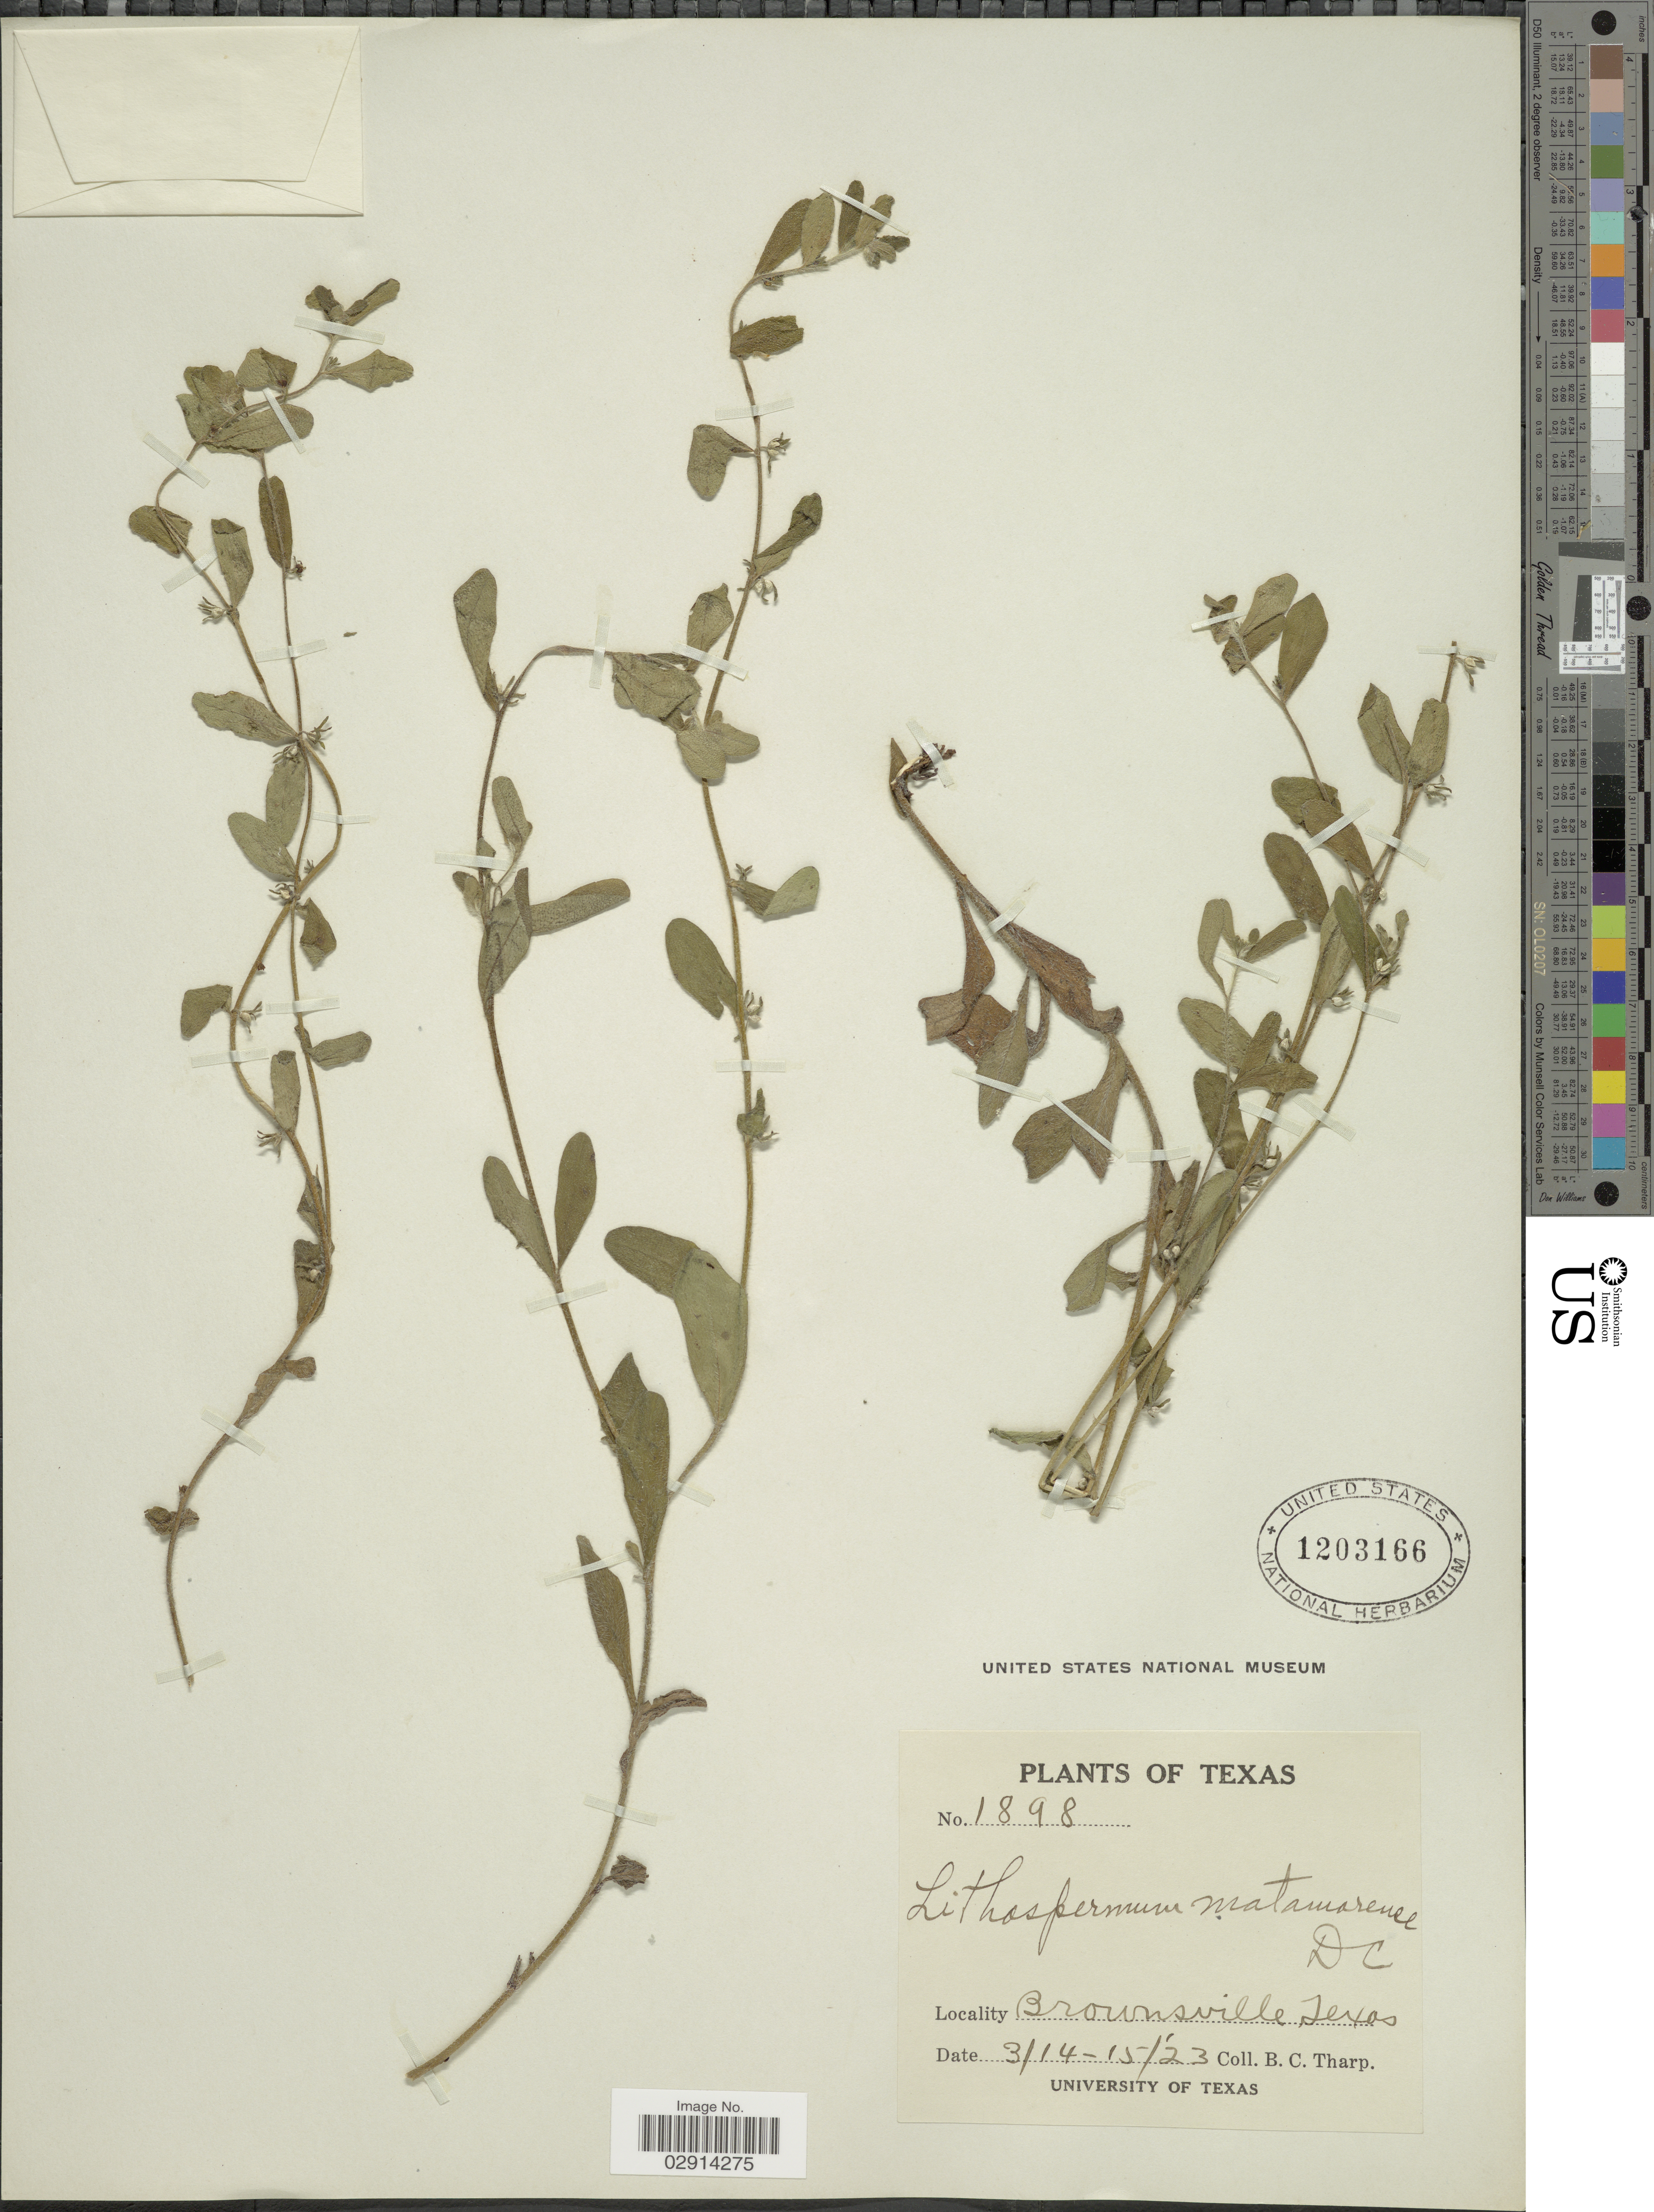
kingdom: Plantae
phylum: Tracheophyta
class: Magnoliopsida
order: Boraginales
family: Boraginaceae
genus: Lithospermum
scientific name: Lithospermum matamorense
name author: A. DC. in DC.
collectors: B. C. Tharp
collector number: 1898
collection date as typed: Transcribed d/m/y: 14/3/23 to 15/3/23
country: United States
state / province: Texas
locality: Brownsville.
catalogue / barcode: US 1203166